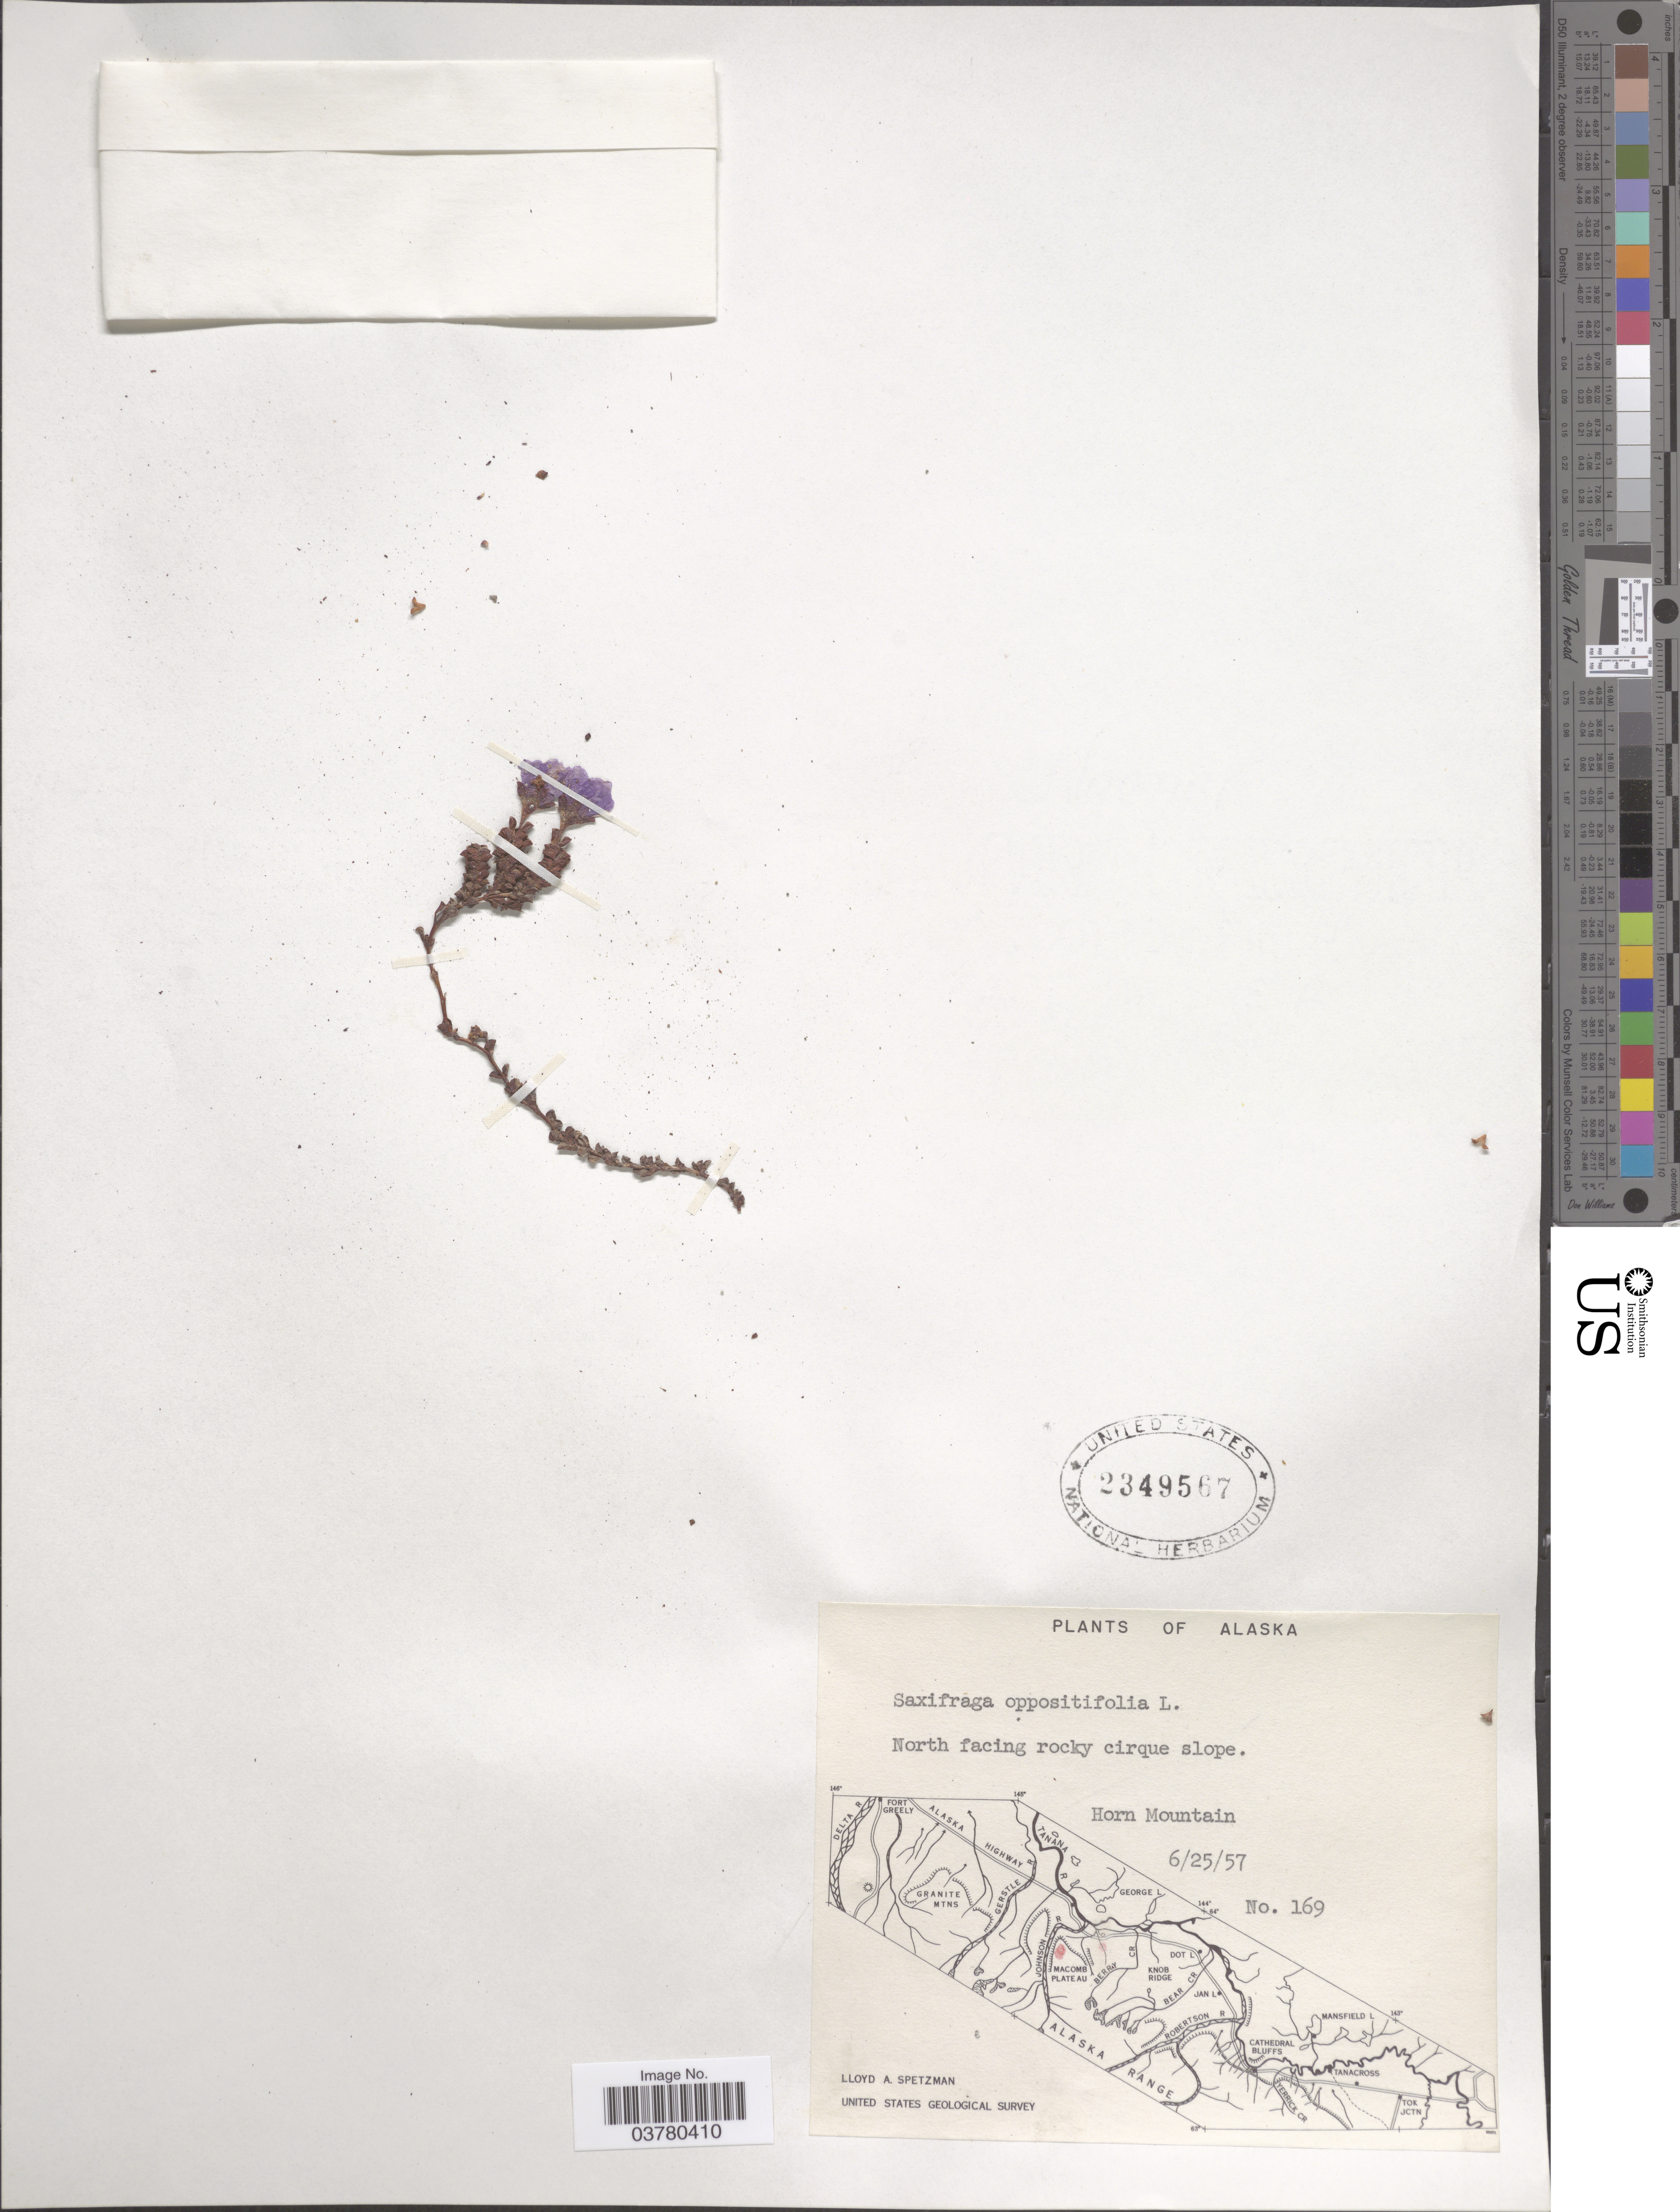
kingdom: Plantae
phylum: Tracheophyta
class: Magnoliopsida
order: Saxifragales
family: Saxifragaceae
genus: Saxifraga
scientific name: Saxifraga oppositifolia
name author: L.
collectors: L. Spetzman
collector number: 169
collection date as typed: Transcribed d/m/y: 25/6/57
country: United States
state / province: Alaska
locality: North facing rocky cirque slope. Horn Mountain. United States Geological Survey.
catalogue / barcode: US 2349567